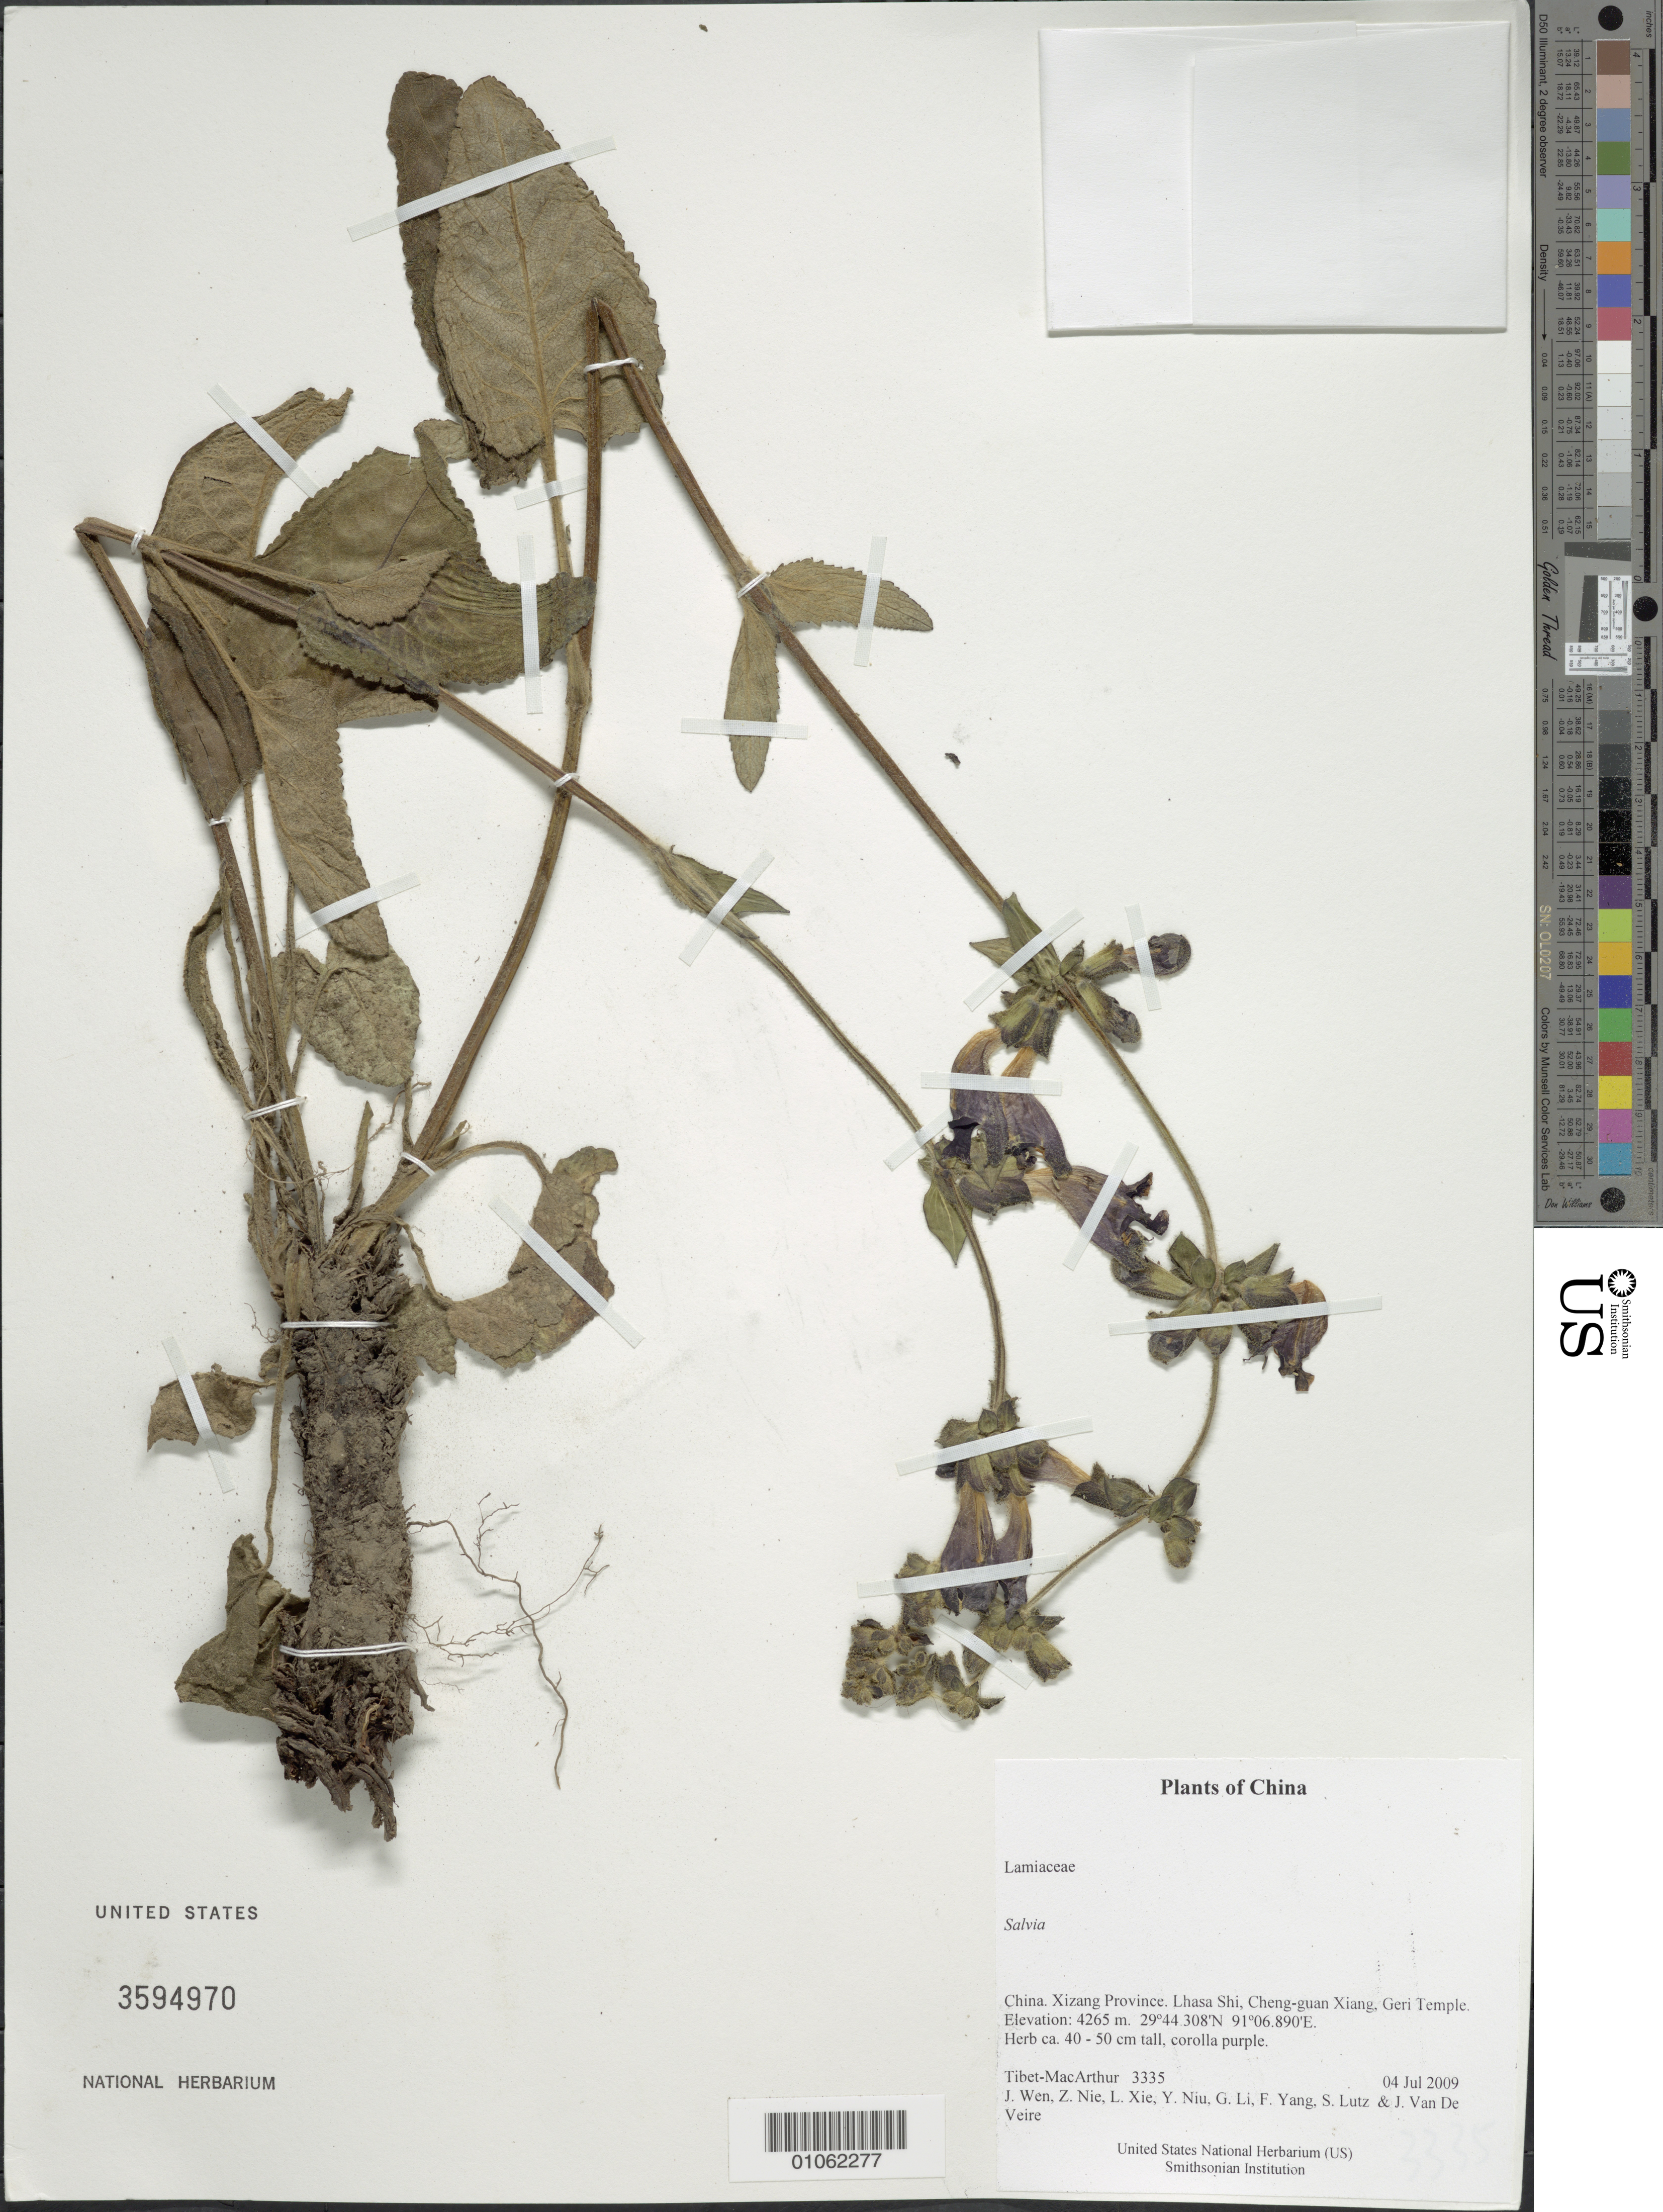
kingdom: Plantae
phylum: Tracheophyta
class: Magnoliopsida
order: Lamiales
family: Lamiaceae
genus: Salvia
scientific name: Salvia thormannii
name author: Urb.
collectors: Tibet-MacArthur, J. Wen, Z. Nie, L. Xie, Y. Niu, G. Li, F. Yang, S. Lutz & J. Van De Veire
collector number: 3335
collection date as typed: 04 Jul 2009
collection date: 2009-07-04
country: China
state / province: Xizang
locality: Lhasa Shi, Cheng-guan Xiang, Geri Temple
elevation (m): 4265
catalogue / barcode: US 3594970